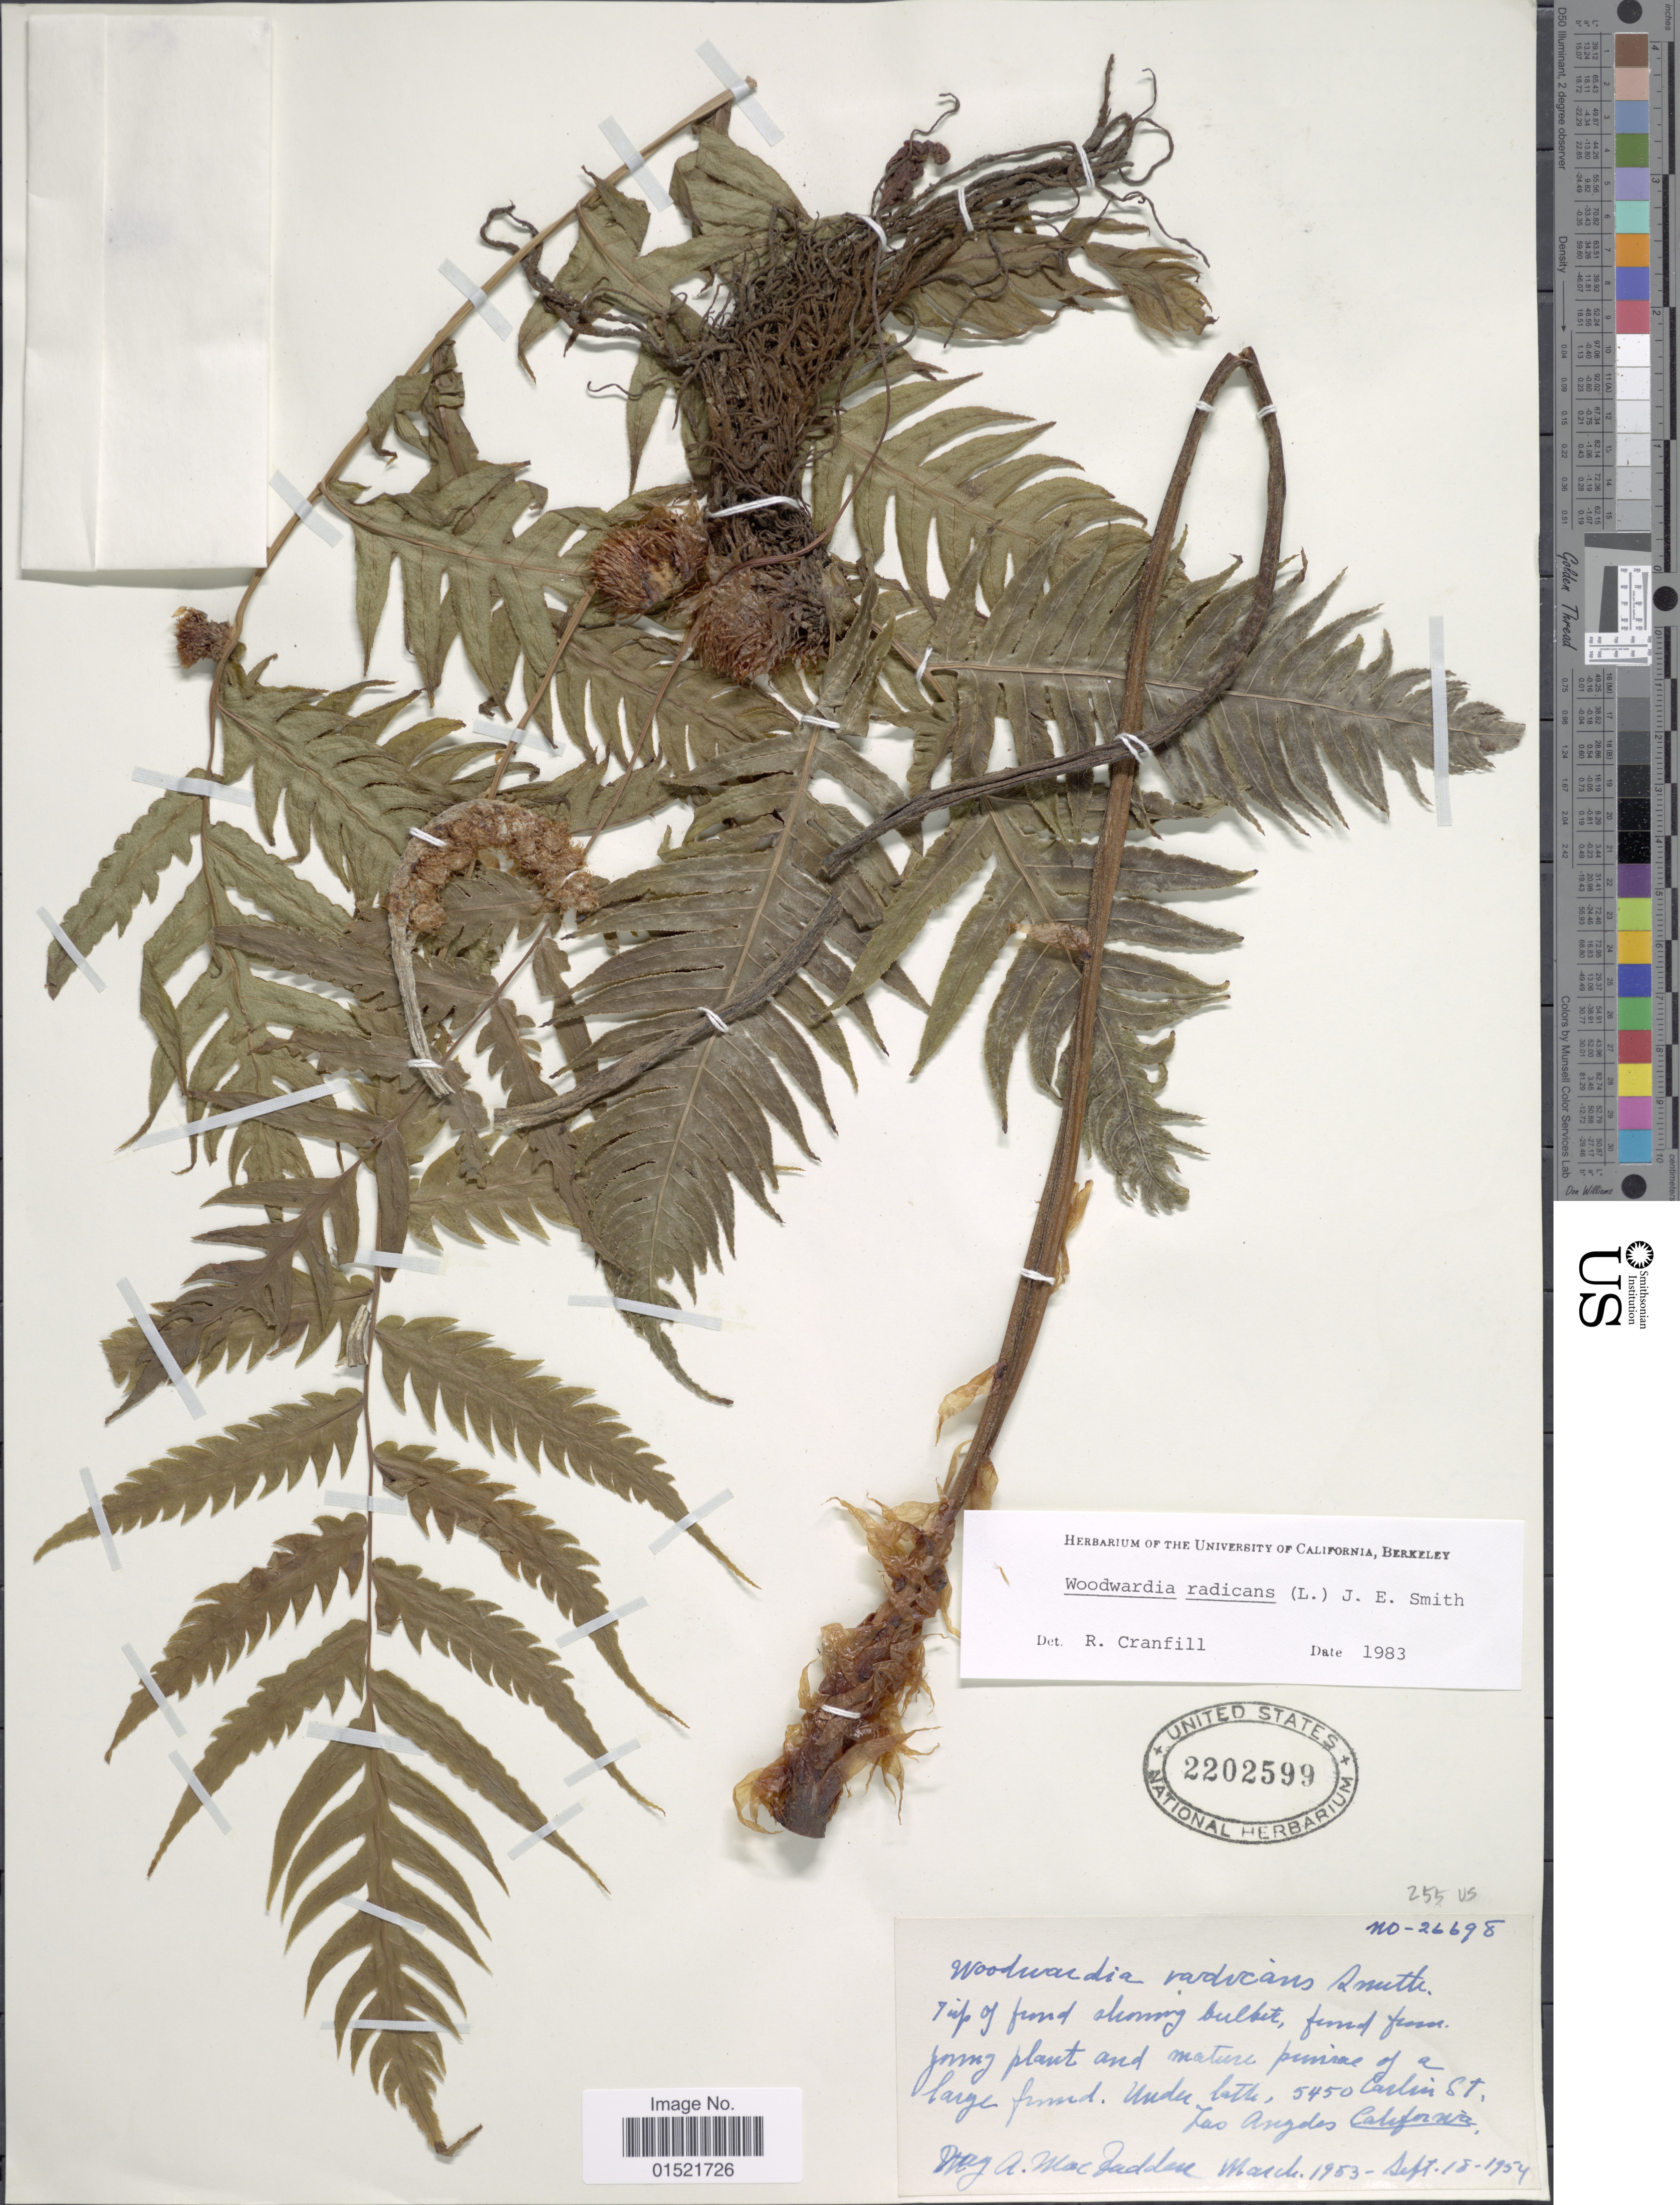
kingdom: Plantae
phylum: Tracheophyta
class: Polypodiopsida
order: Polypodiales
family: Blechnaceae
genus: Woodwardia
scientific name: Woodwardia radicans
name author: (L.) Sm.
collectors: F. MacFadden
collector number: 26698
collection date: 1953-03/1954-09-18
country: United States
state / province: California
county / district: Los Angeles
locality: Los Angeles, California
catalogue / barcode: US 2202599